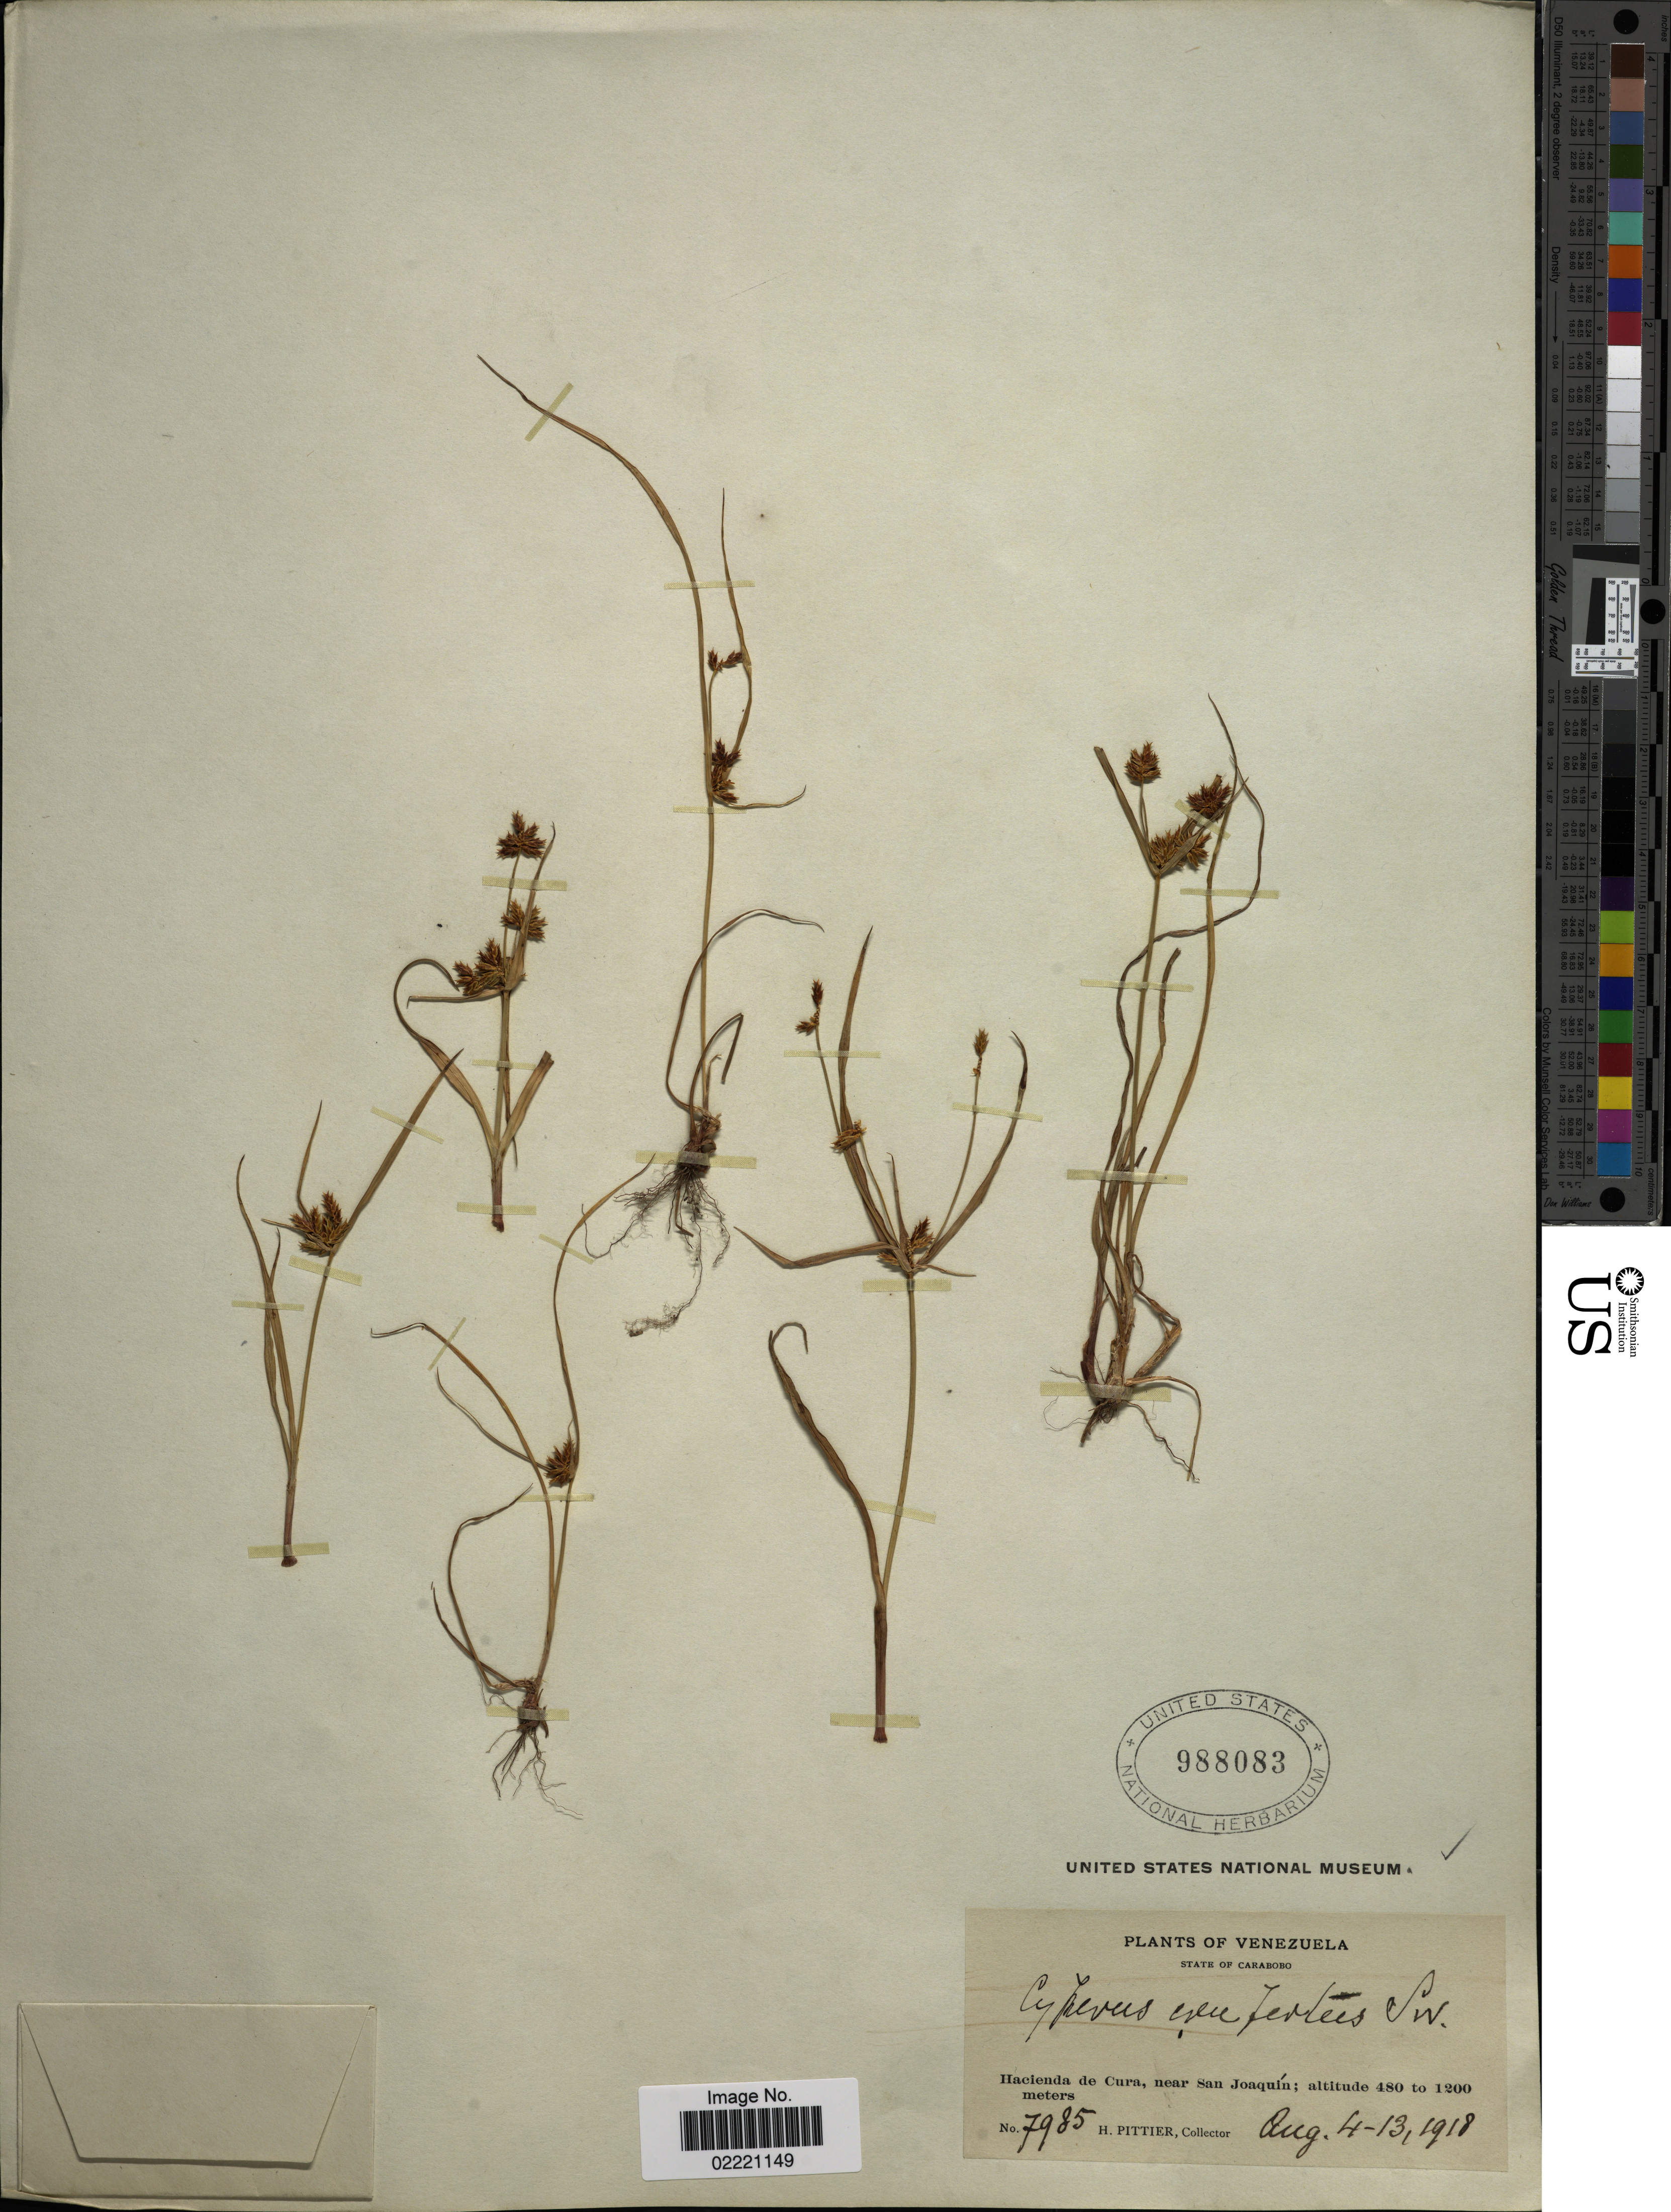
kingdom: Plantae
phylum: Tracheophyta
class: Liliopsida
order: Poales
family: Cyperaceae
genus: Cyperus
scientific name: Cyperus confertus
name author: Sw.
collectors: H. F. Pittier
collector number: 7985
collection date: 1918-08-04/1918-08-13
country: Venezuela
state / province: Carabobo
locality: Hacienda de Cura, near Joaquin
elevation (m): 480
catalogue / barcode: US 988083